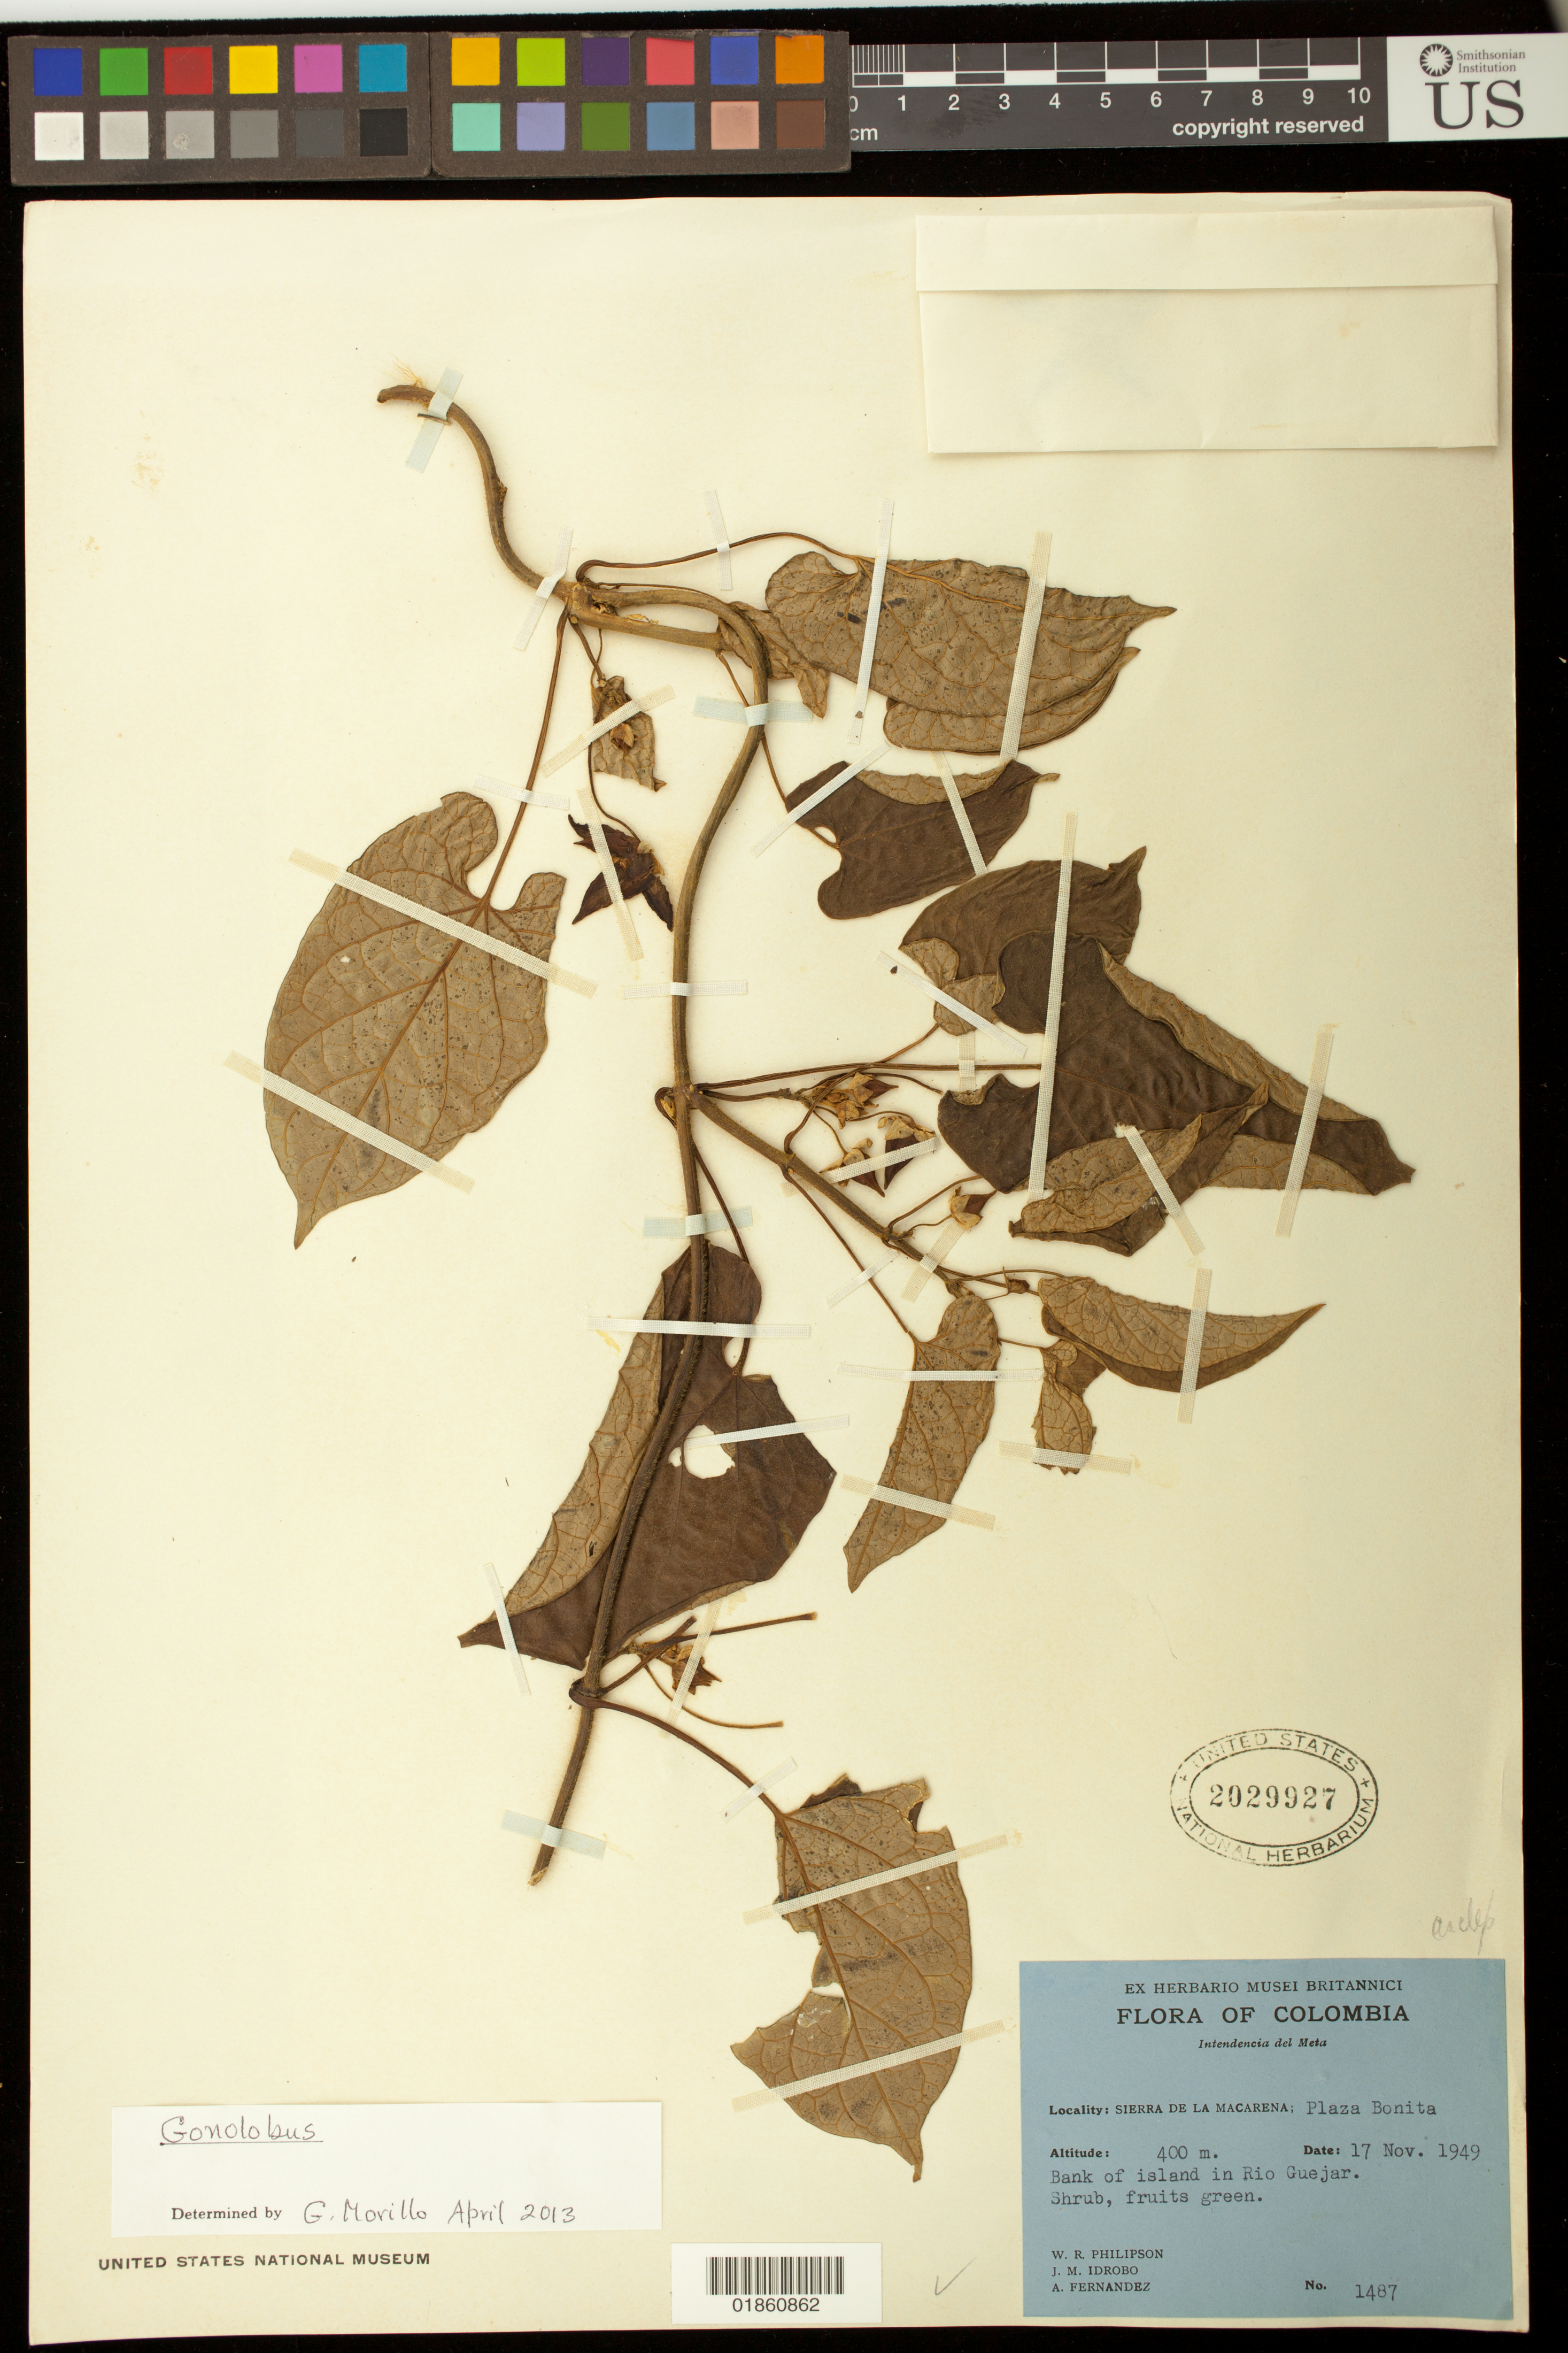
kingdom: Plantae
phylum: Tracheophyta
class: Magnoliopsida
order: Gentianales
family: Apocynaceae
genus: Gonolobus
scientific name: Gonolobus sp.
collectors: W. R. Philipson, J. M. Idrobo & A. Fernández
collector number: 1487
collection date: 1949-11-17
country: Colombia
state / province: Meta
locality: Sierra de la Macarena; Plaza Bonita, , island in Rio Guejar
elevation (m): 400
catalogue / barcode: US 2029927